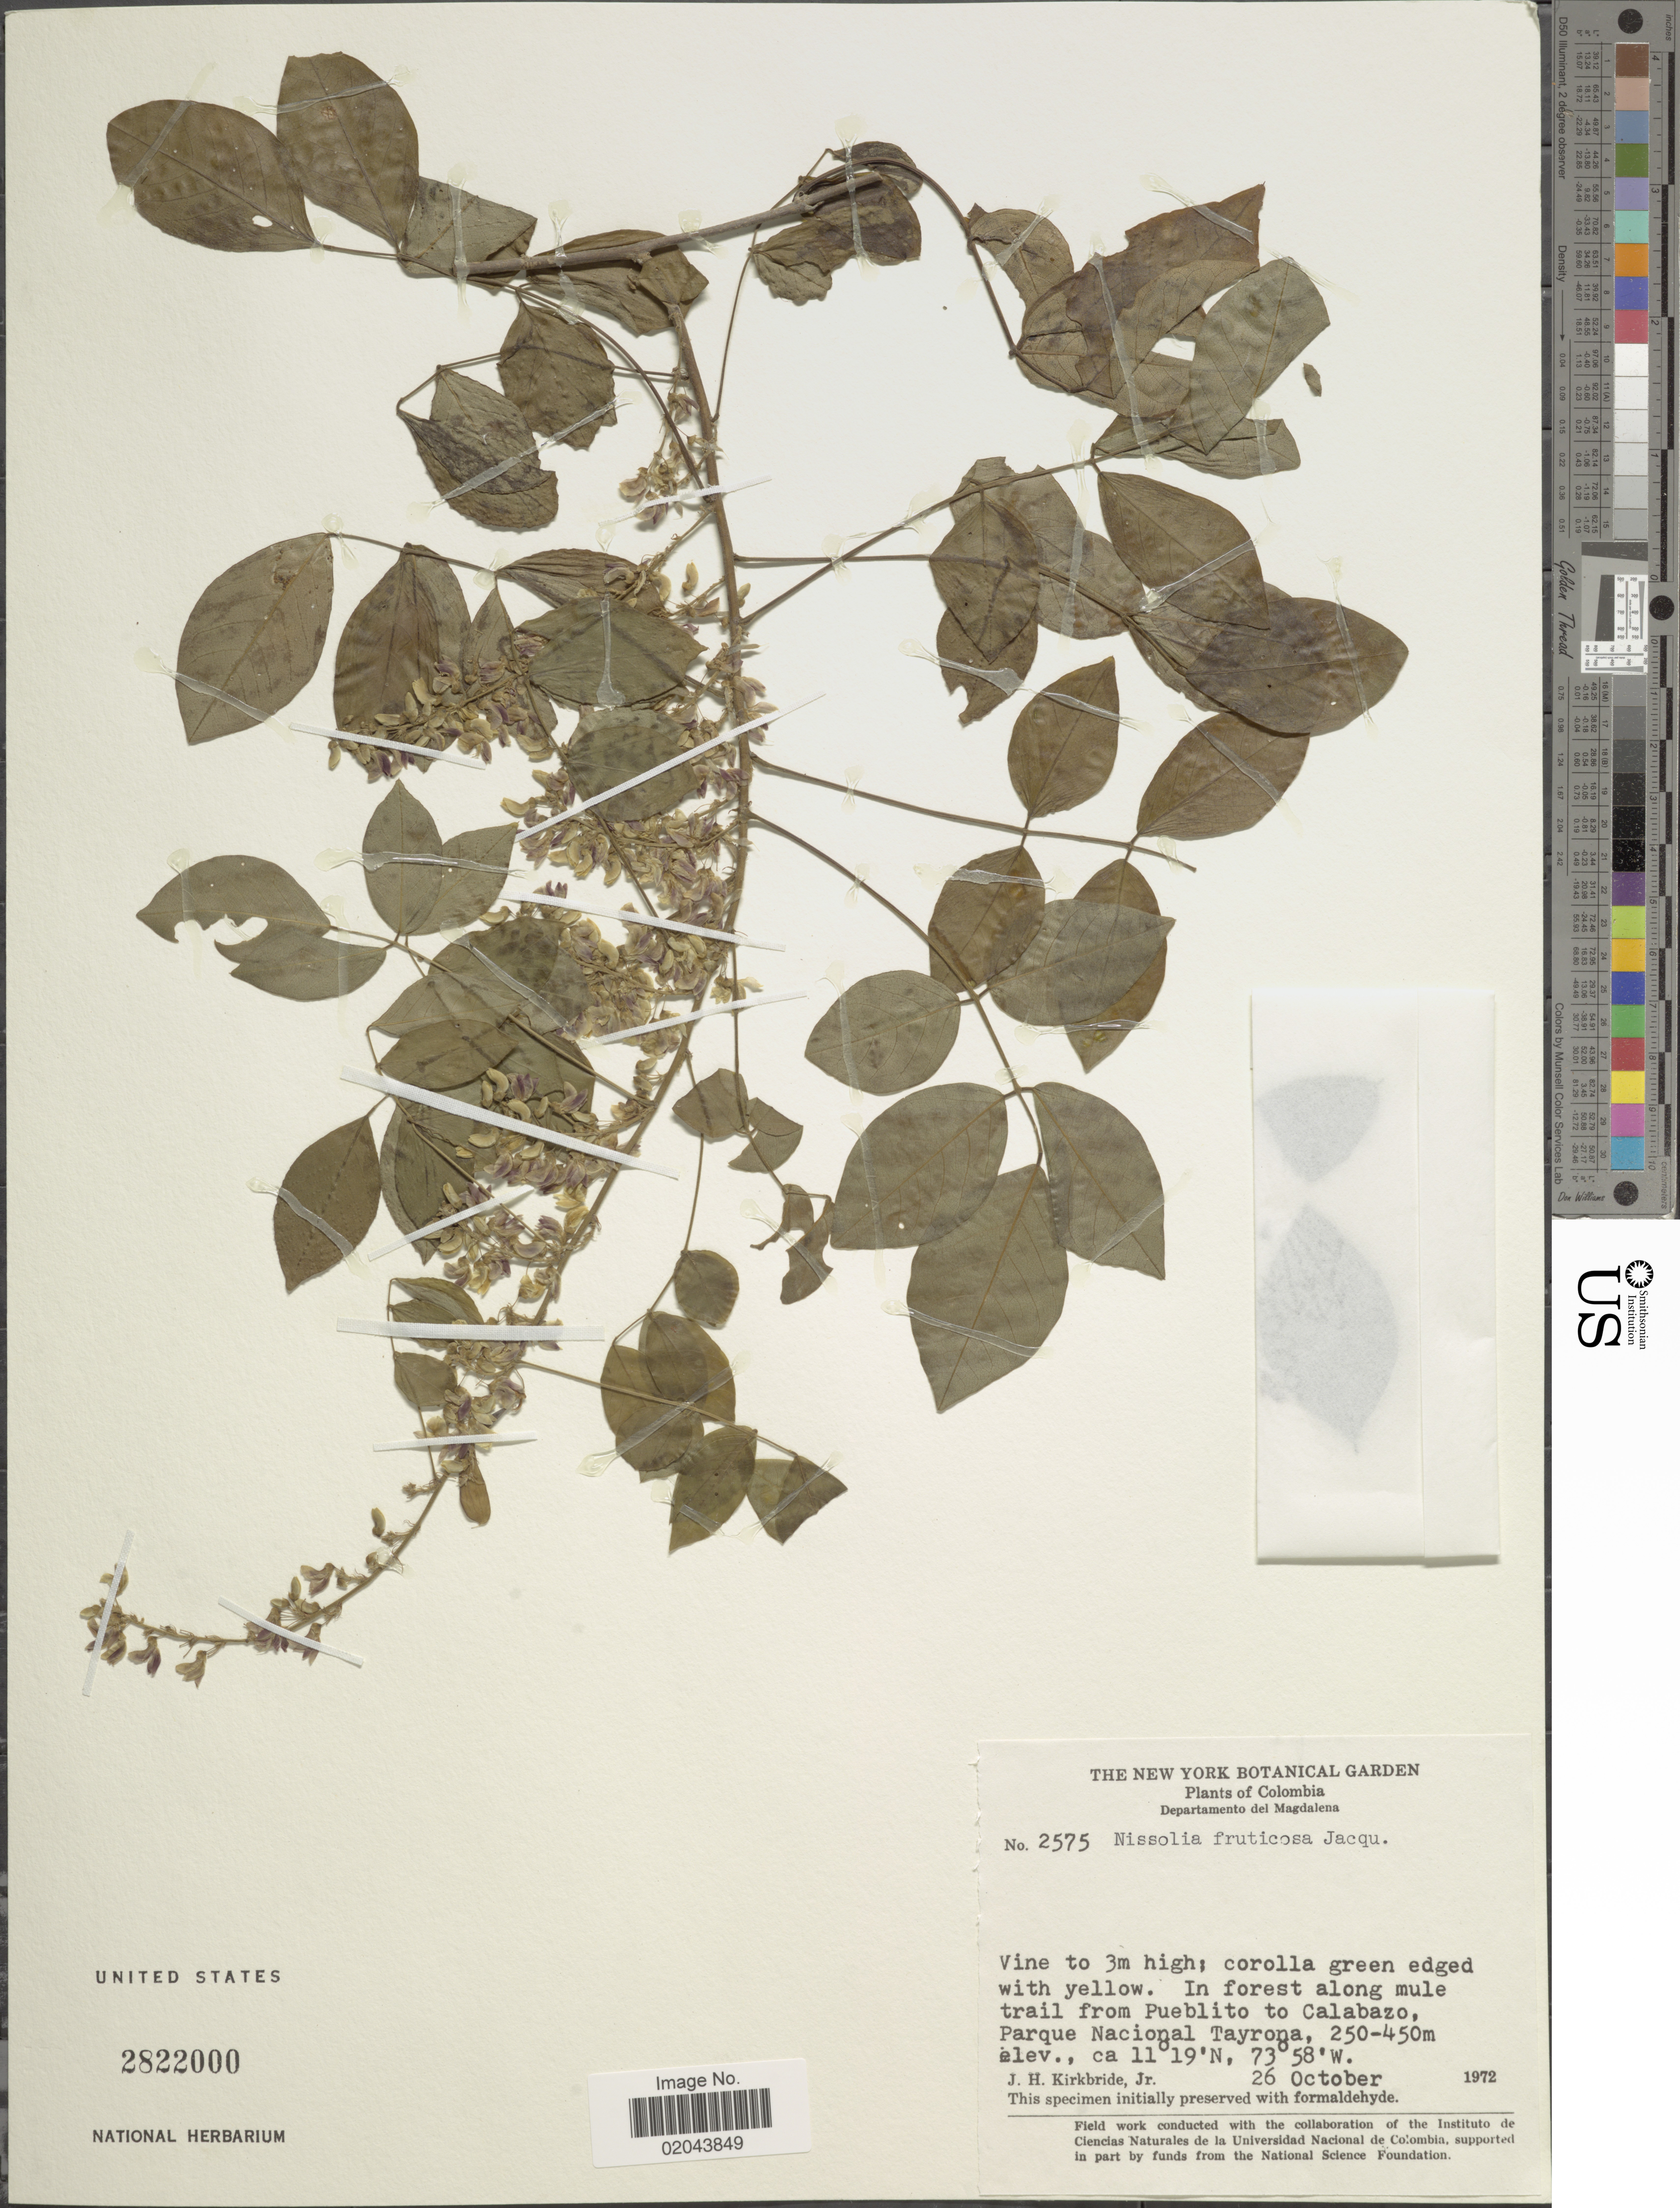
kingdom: Plantae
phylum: Tracheophyta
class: Magnoliopsida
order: Fabales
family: Fabaceae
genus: Nissolia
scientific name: Nissolia fruticosa var. fruticosa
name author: Jacq.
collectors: J. H. Kirkbride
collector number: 2575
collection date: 1972-10-26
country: Colombia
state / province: Magdalena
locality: In forest along mule trail from Pueblito to Calabazo, Parque Nacional Tayrona.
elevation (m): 250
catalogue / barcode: US 2822000